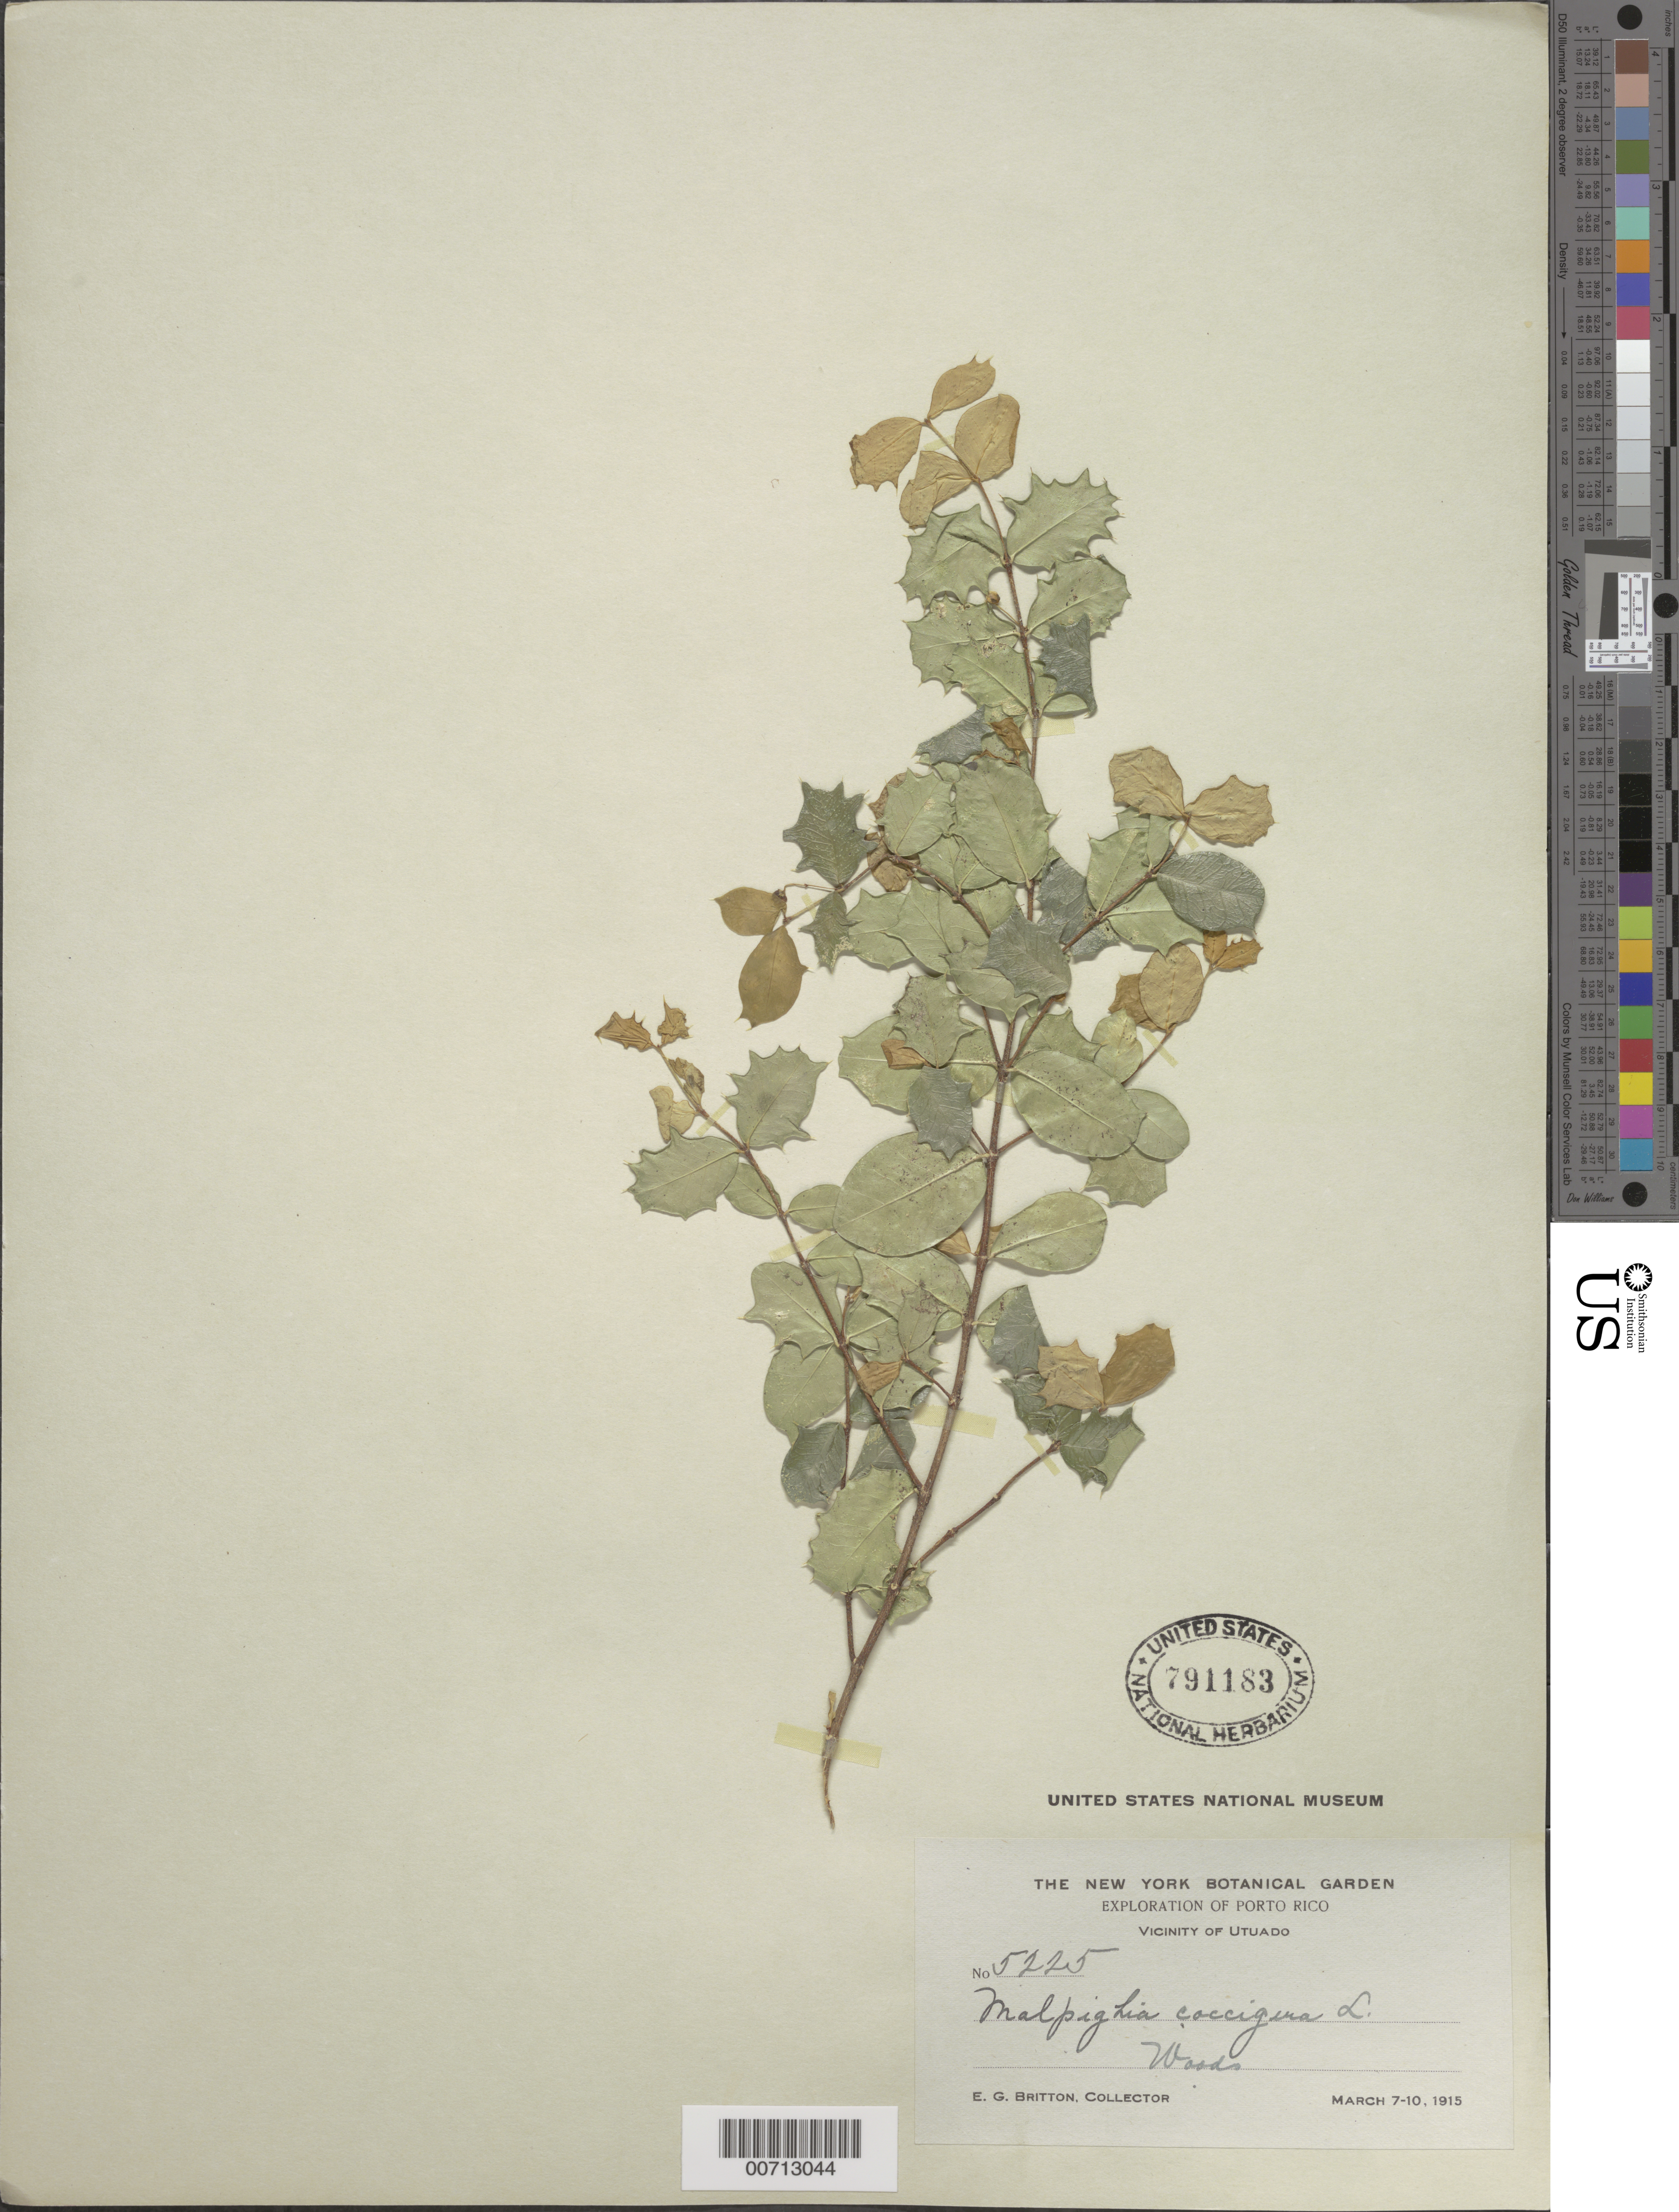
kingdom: Plantae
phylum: Tracheophyta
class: Magnoliopsida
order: Malpighiales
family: Malpighiaceae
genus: Malpighia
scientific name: Malpighia coccigera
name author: L.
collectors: E. G. Britton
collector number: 5225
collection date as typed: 07 Mar 1915 to 10 Mar 1915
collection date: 1915-03-07/1915-03-10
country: Puerto Rico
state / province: Utuado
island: Greater Antilles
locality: Utuado, vic of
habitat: Woods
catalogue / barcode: US 791183